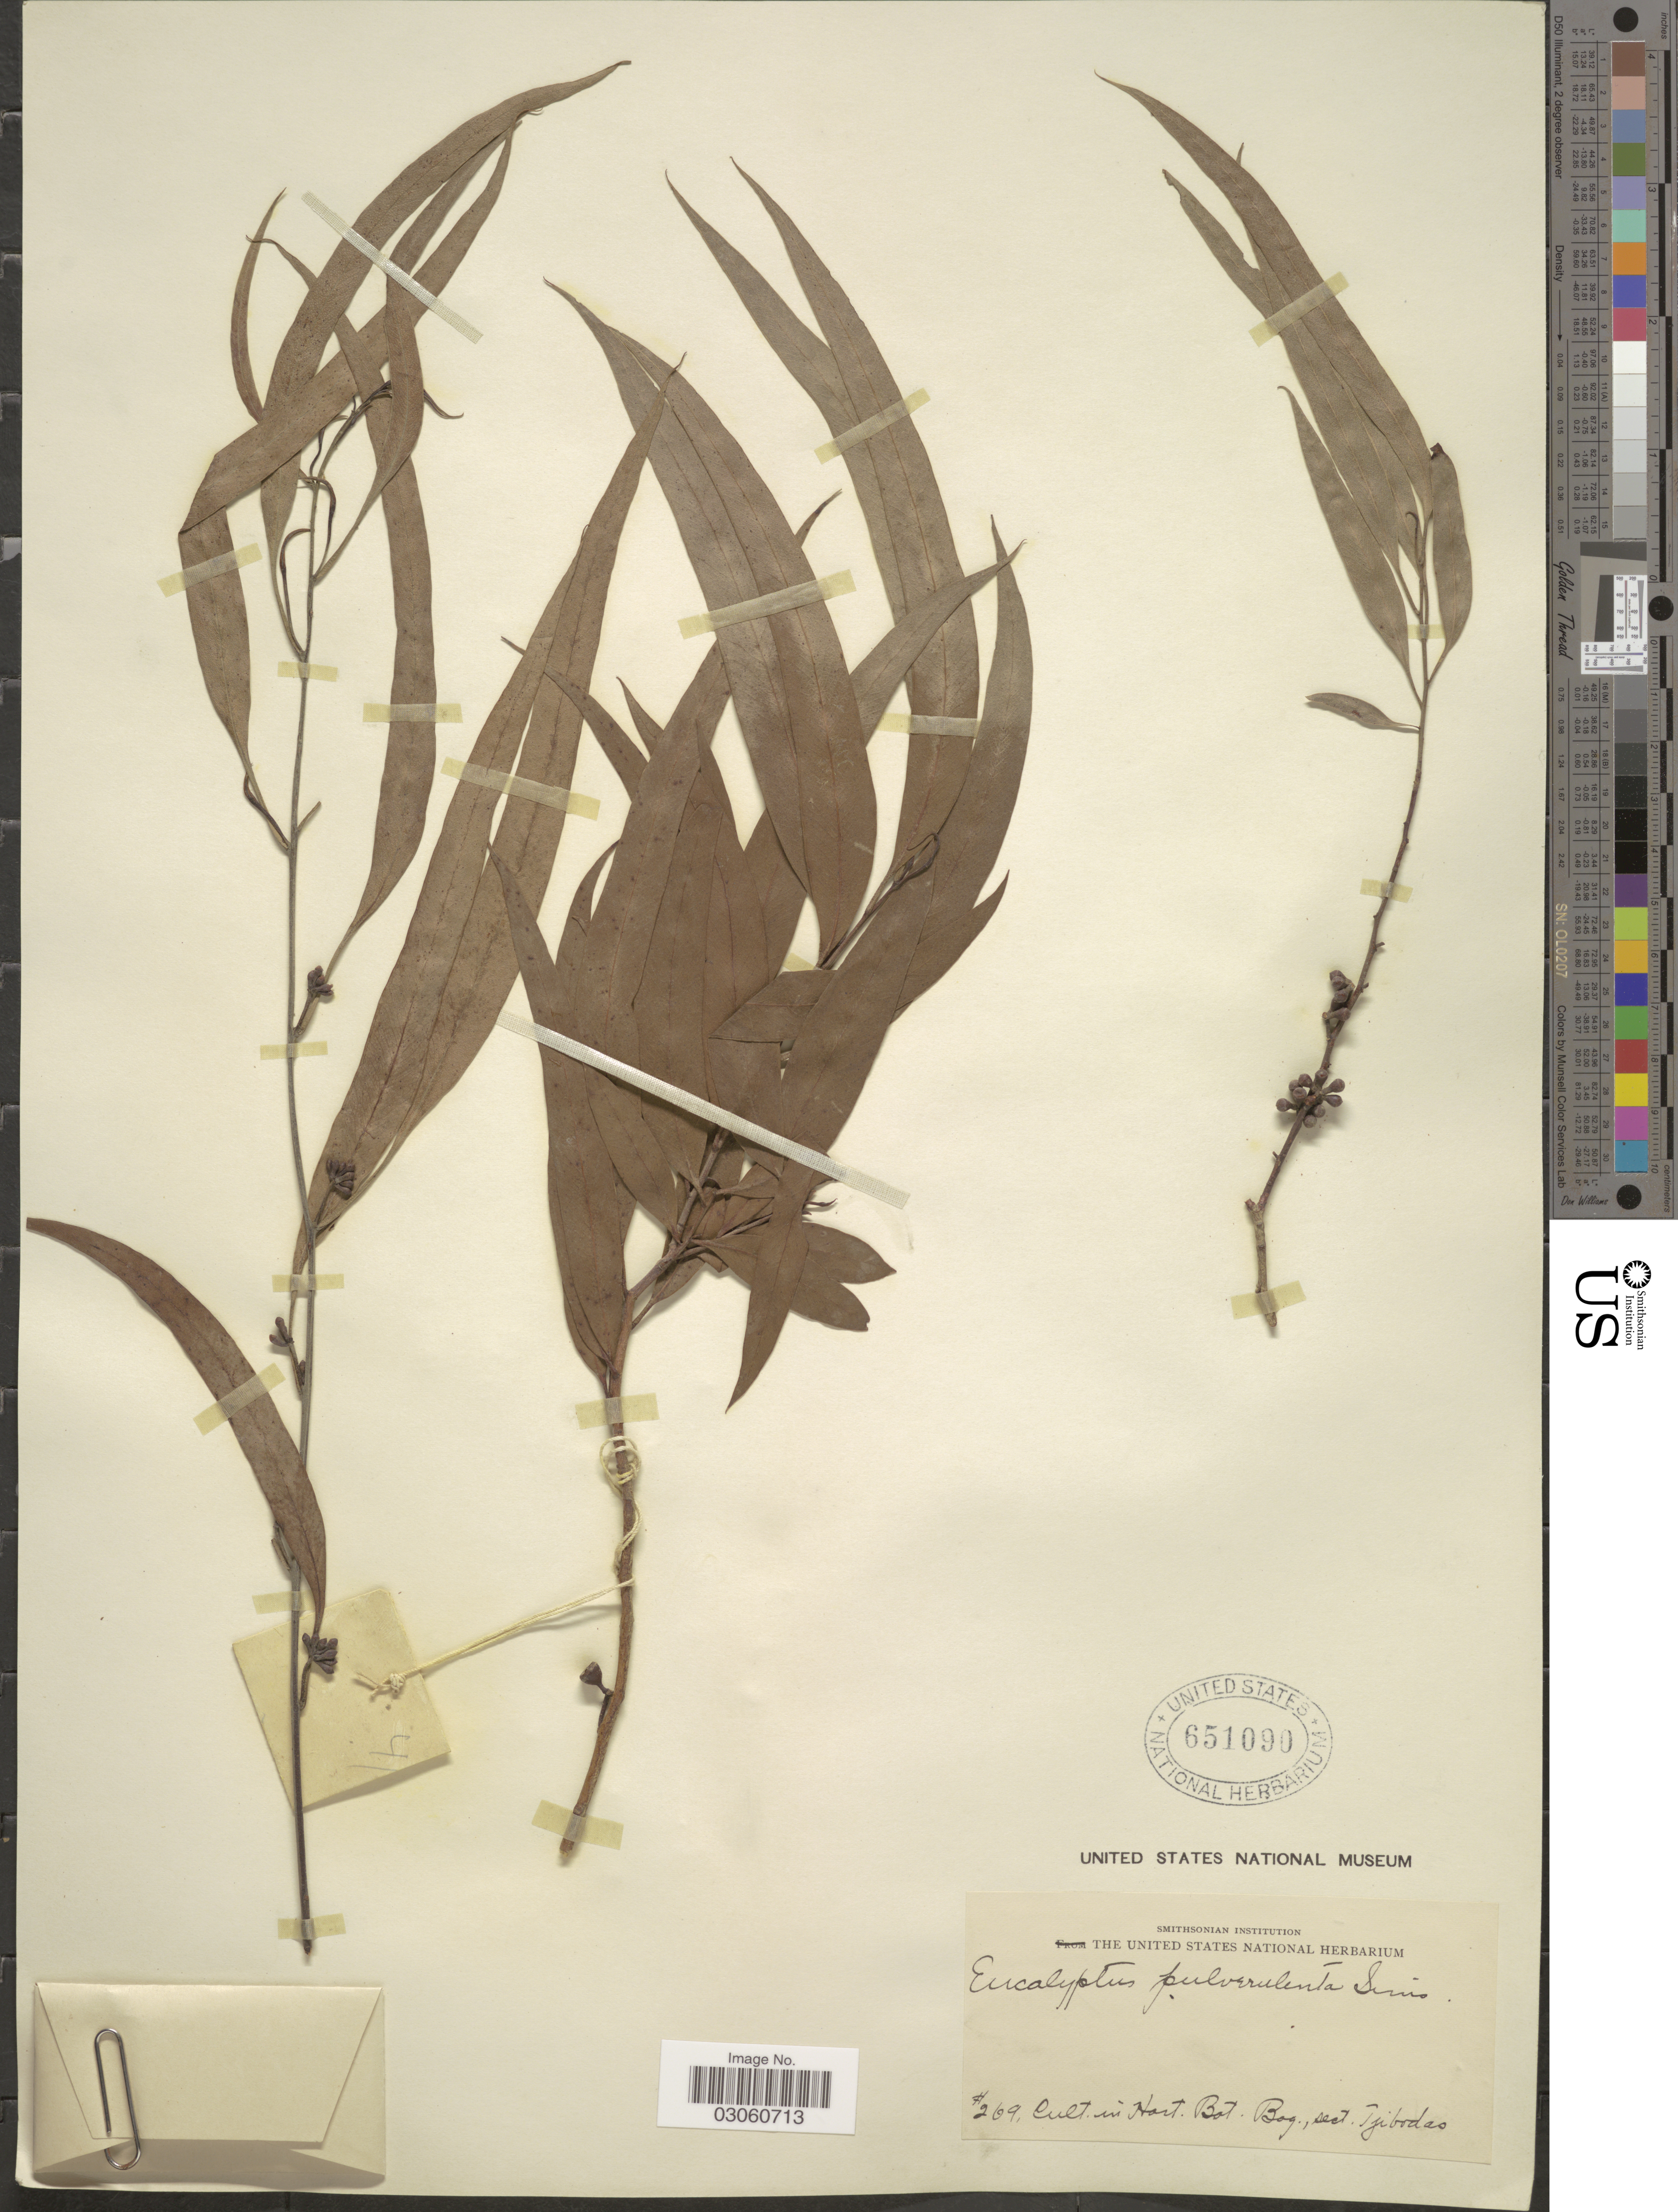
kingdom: Plantae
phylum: Tracheophyta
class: Magnoliopsida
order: Myrtales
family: Myrtaceae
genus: Eucalyptus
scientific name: Eucalyptus pulverulenta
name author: Sims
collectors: ex herb. United States National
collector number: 269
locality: Hort. Bot. Bog., Sect. Tjibodas.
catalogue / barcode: US 651090